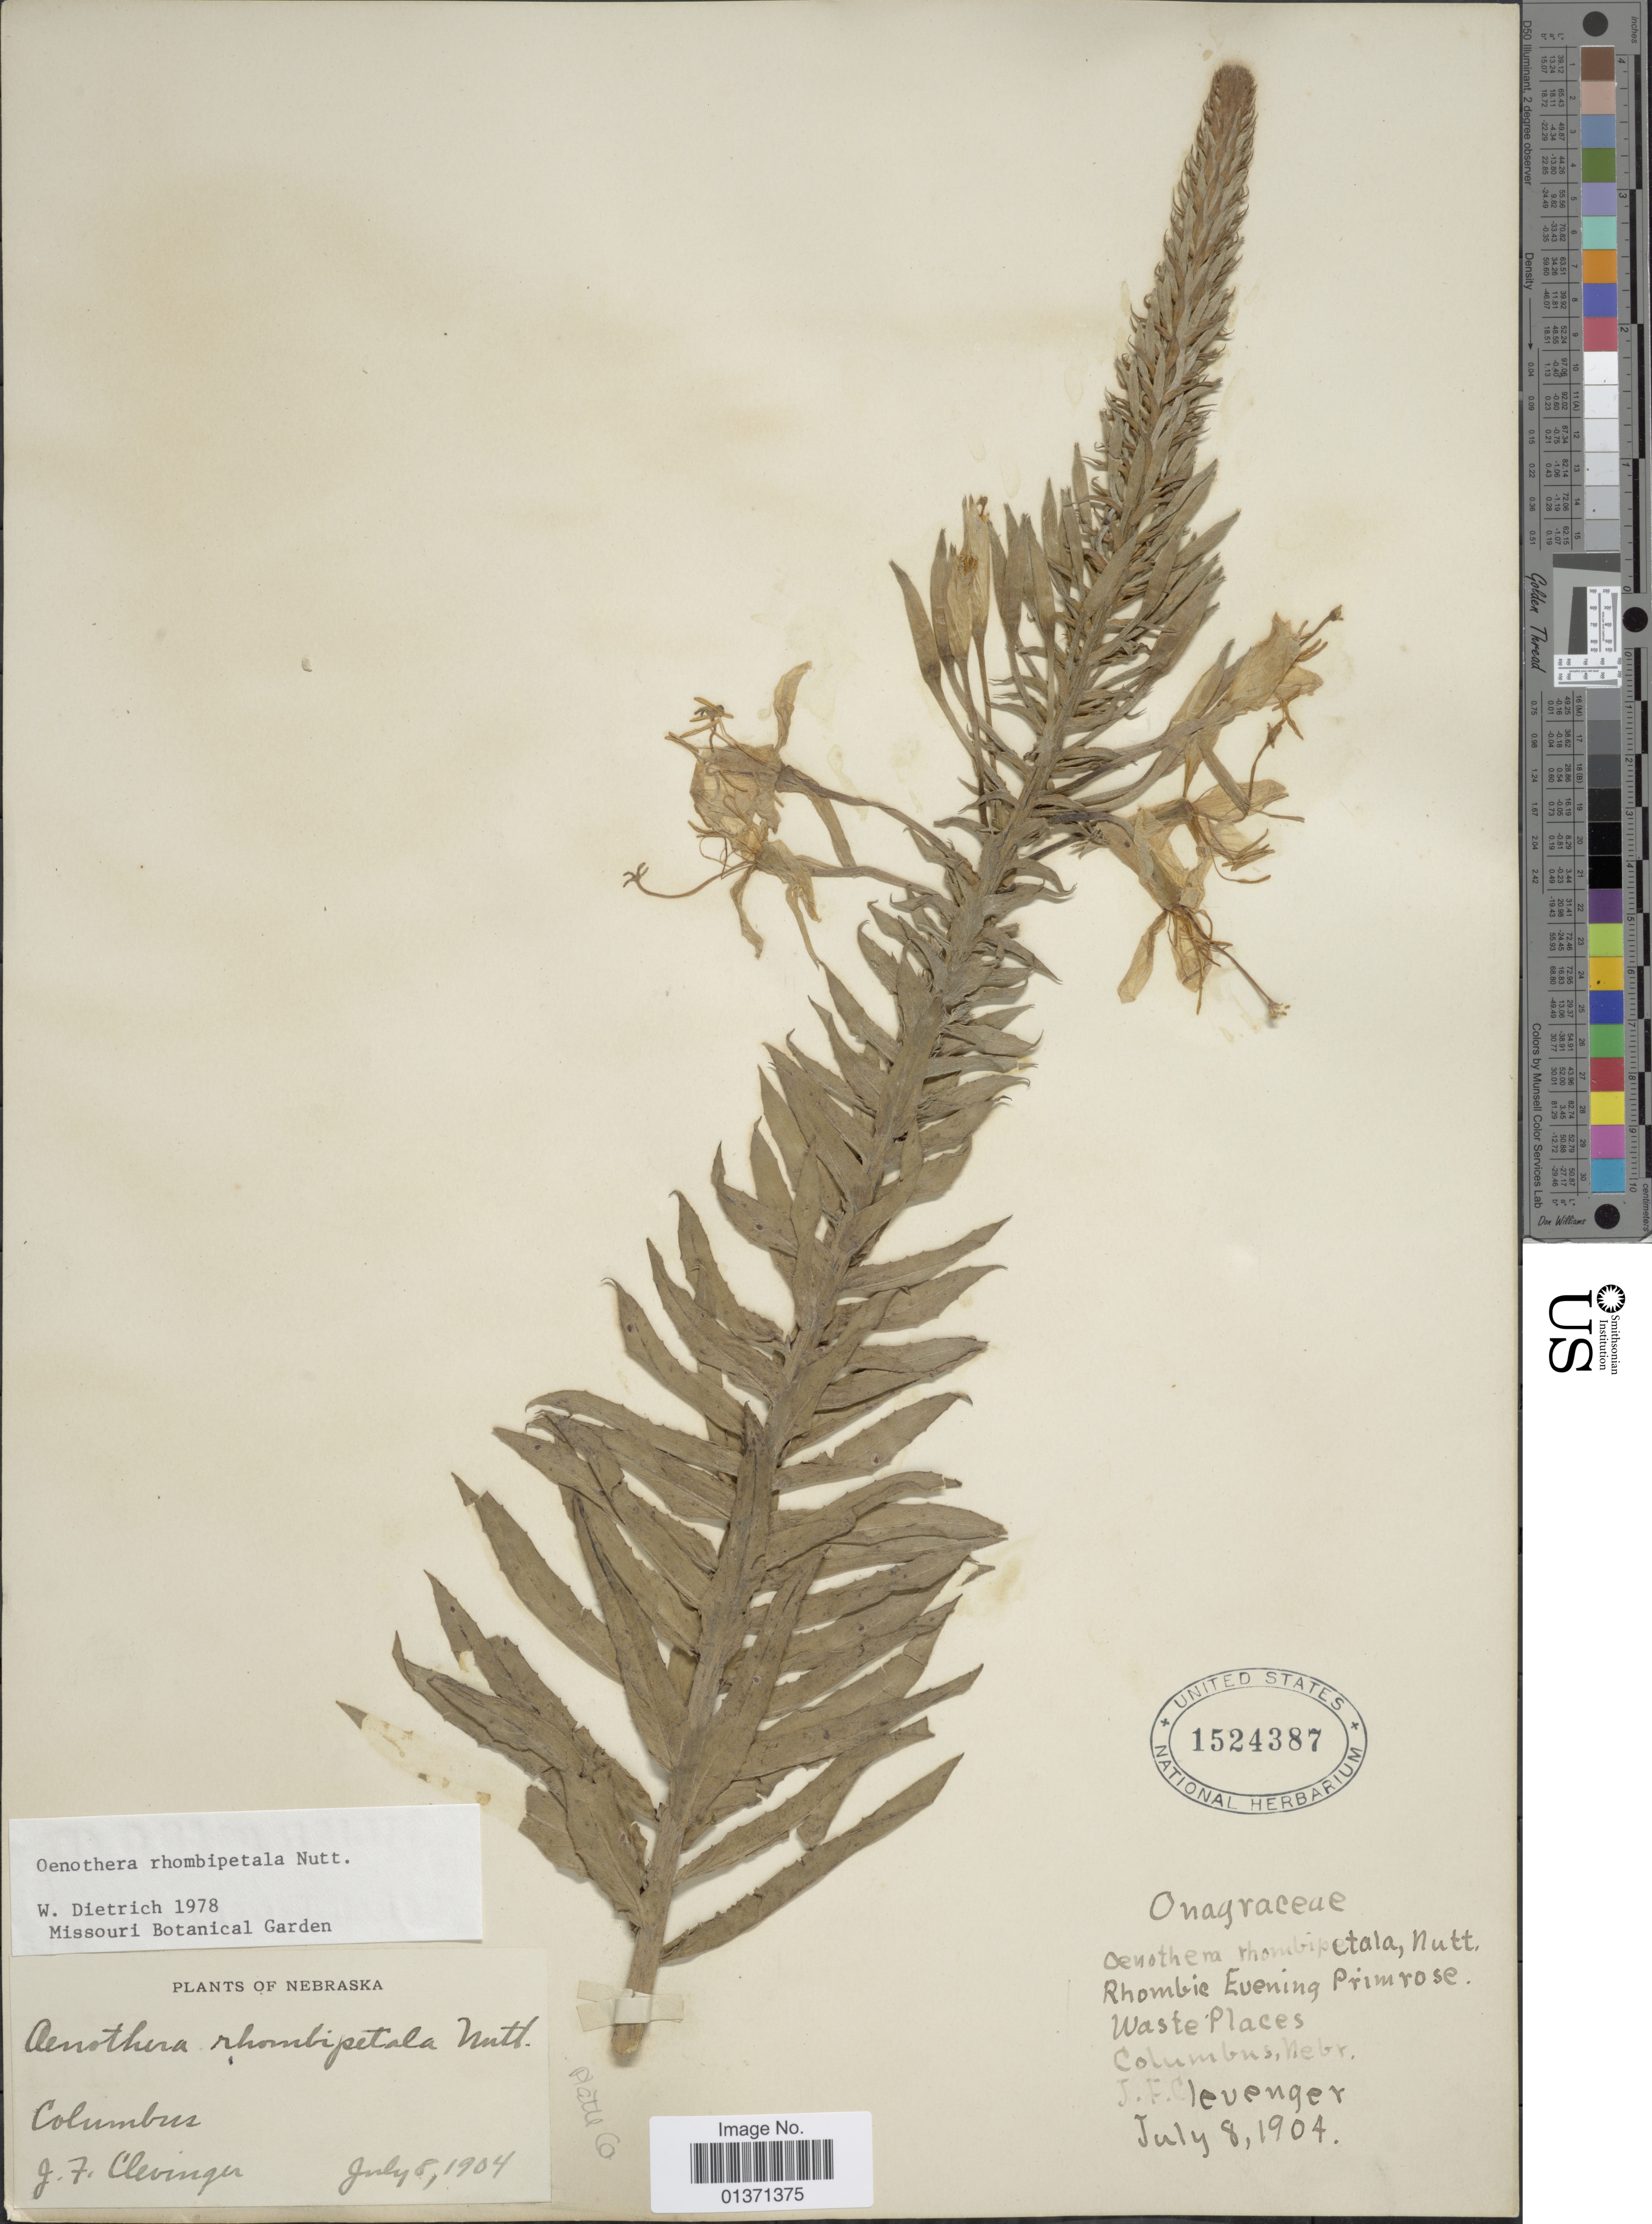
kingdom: Plantae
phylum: Tracheophyta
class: Magnoliopsida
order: Myrtales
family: Onagraceae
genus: Oenothera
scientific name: Oenothera rhombipetala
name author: Nutt. ex Torr & A. Gray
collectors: J. Clevinger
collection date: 1904-07-08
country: United States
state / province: Nebraska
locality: Columbus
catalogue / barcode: US 1524387